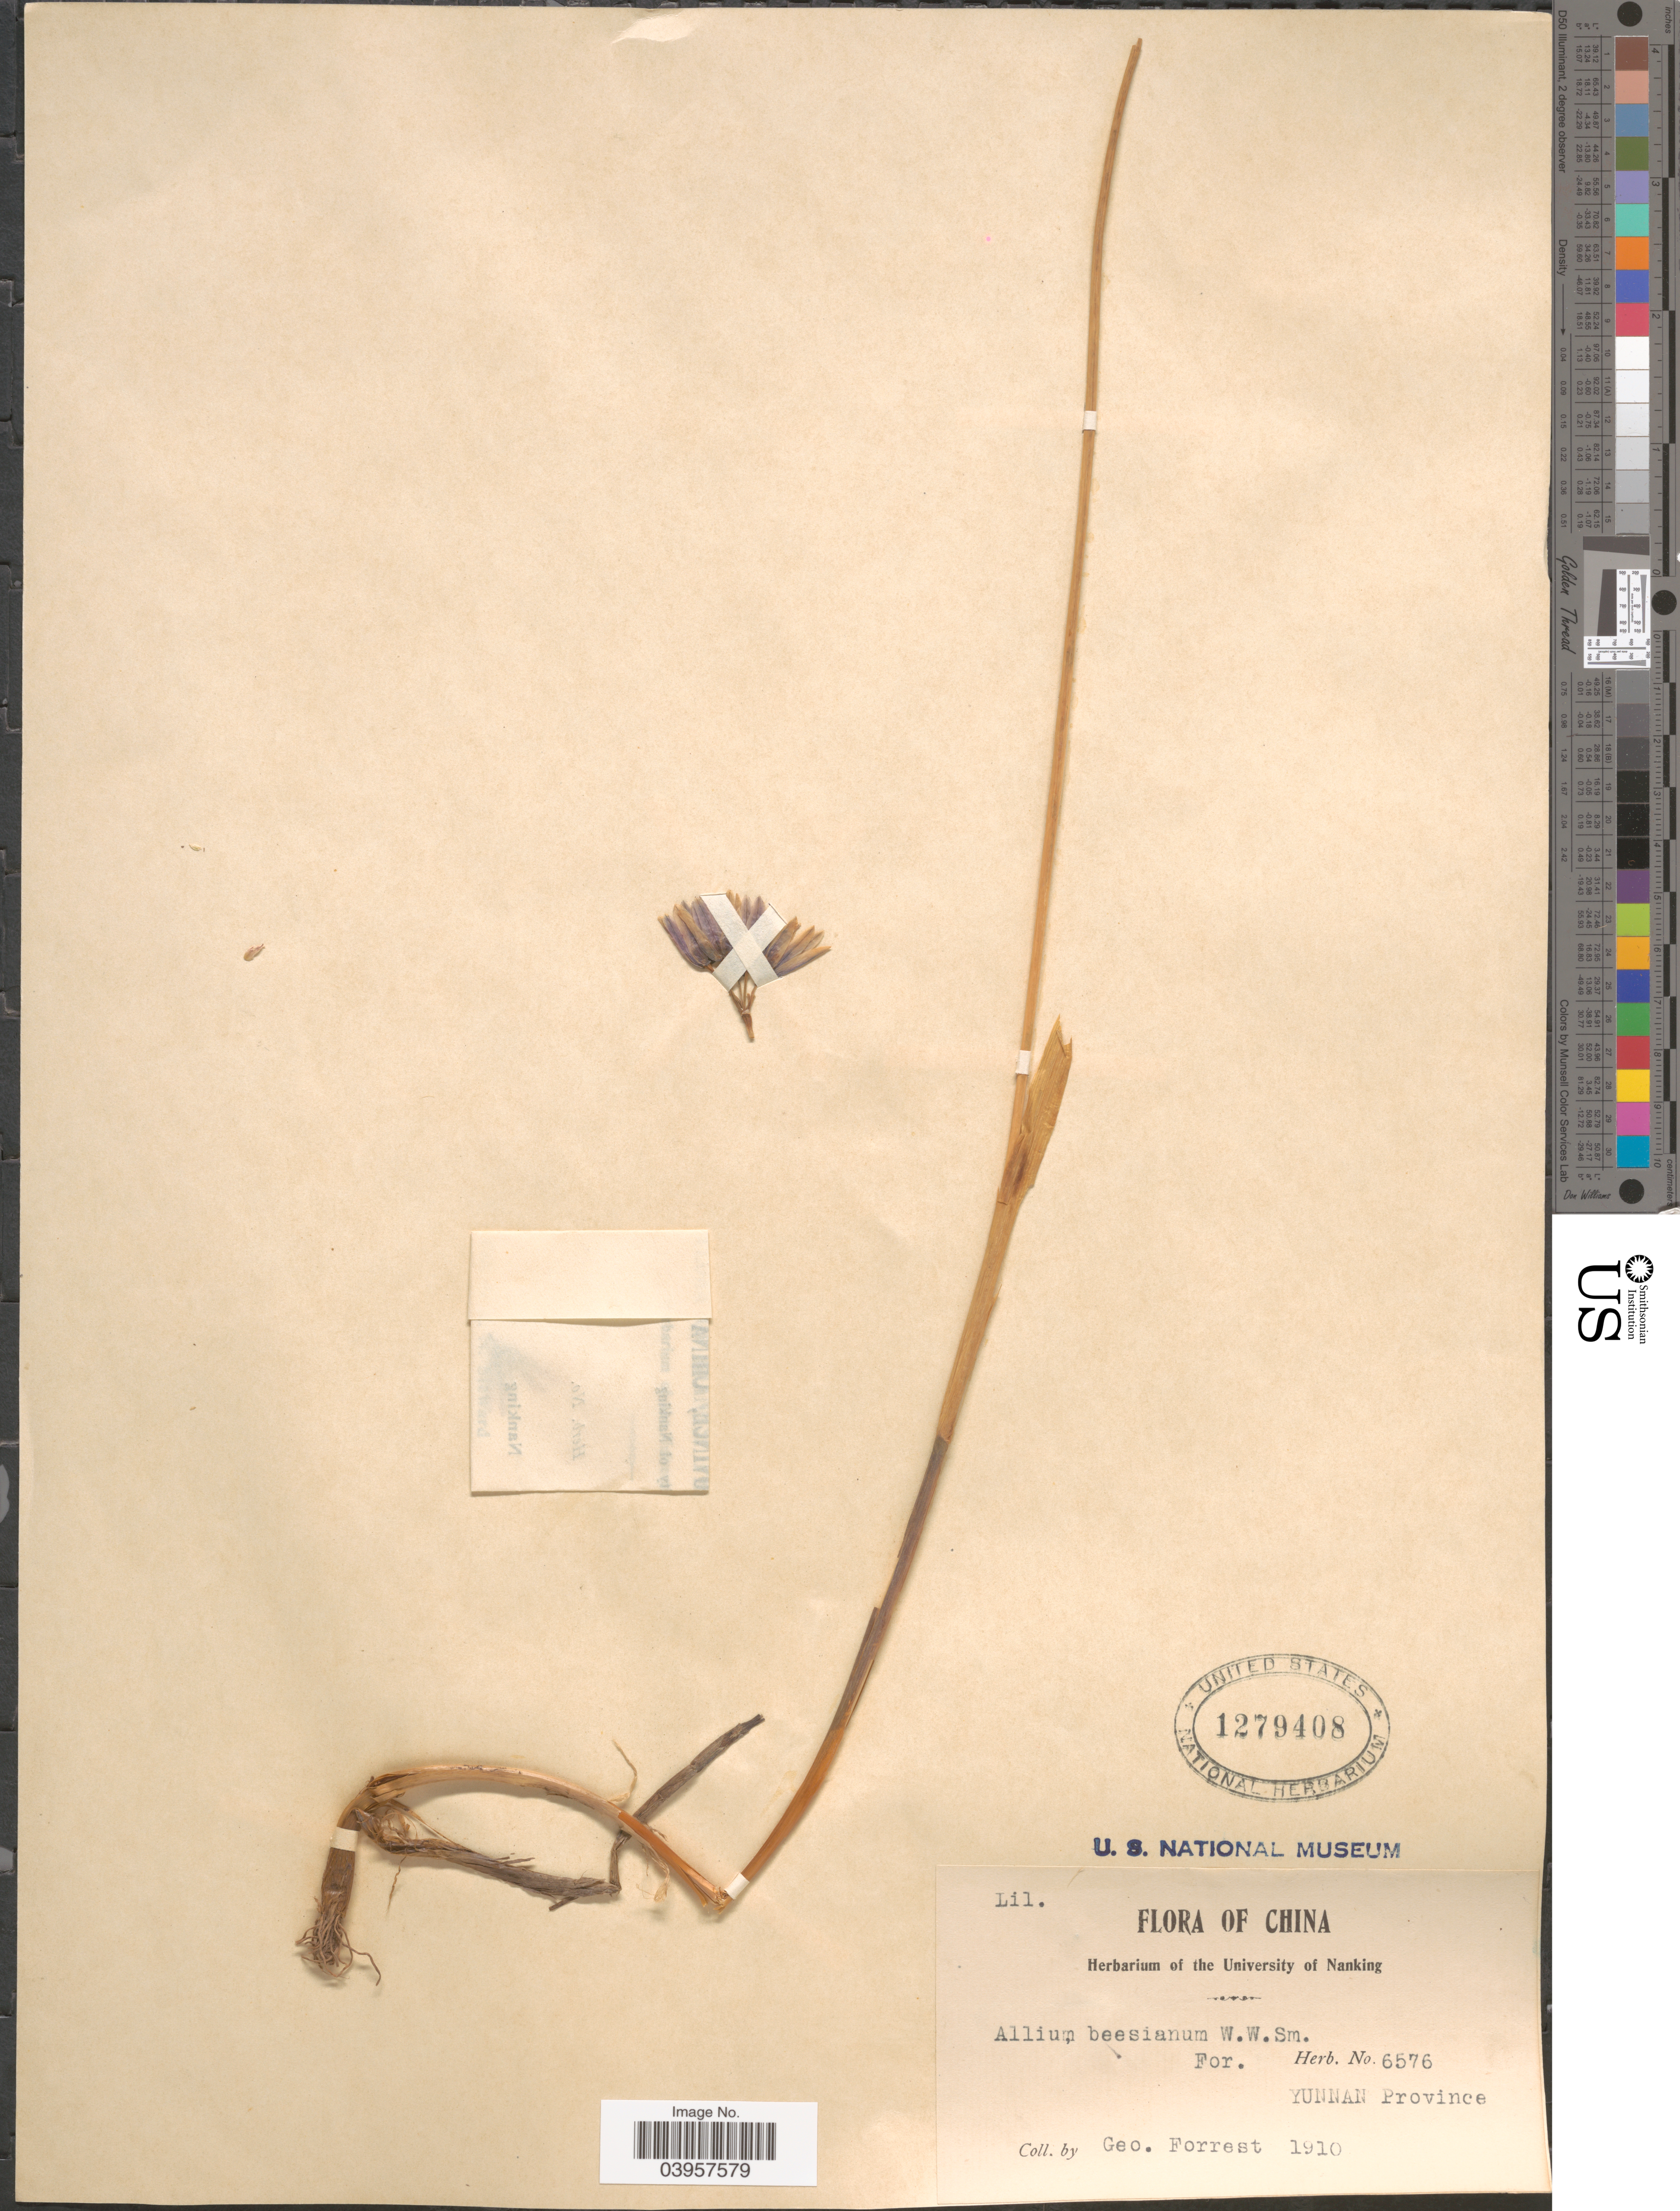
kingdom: Plantae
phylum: Tracheophyta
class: Liliopsida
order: Asparagales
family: Amaryllidaceae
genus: Allium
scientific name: Allium beesianum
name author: W.W. Sm.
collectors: G. Forrest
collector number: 6576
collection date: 1910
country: China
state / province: Yunnan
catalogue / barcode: US 1279408